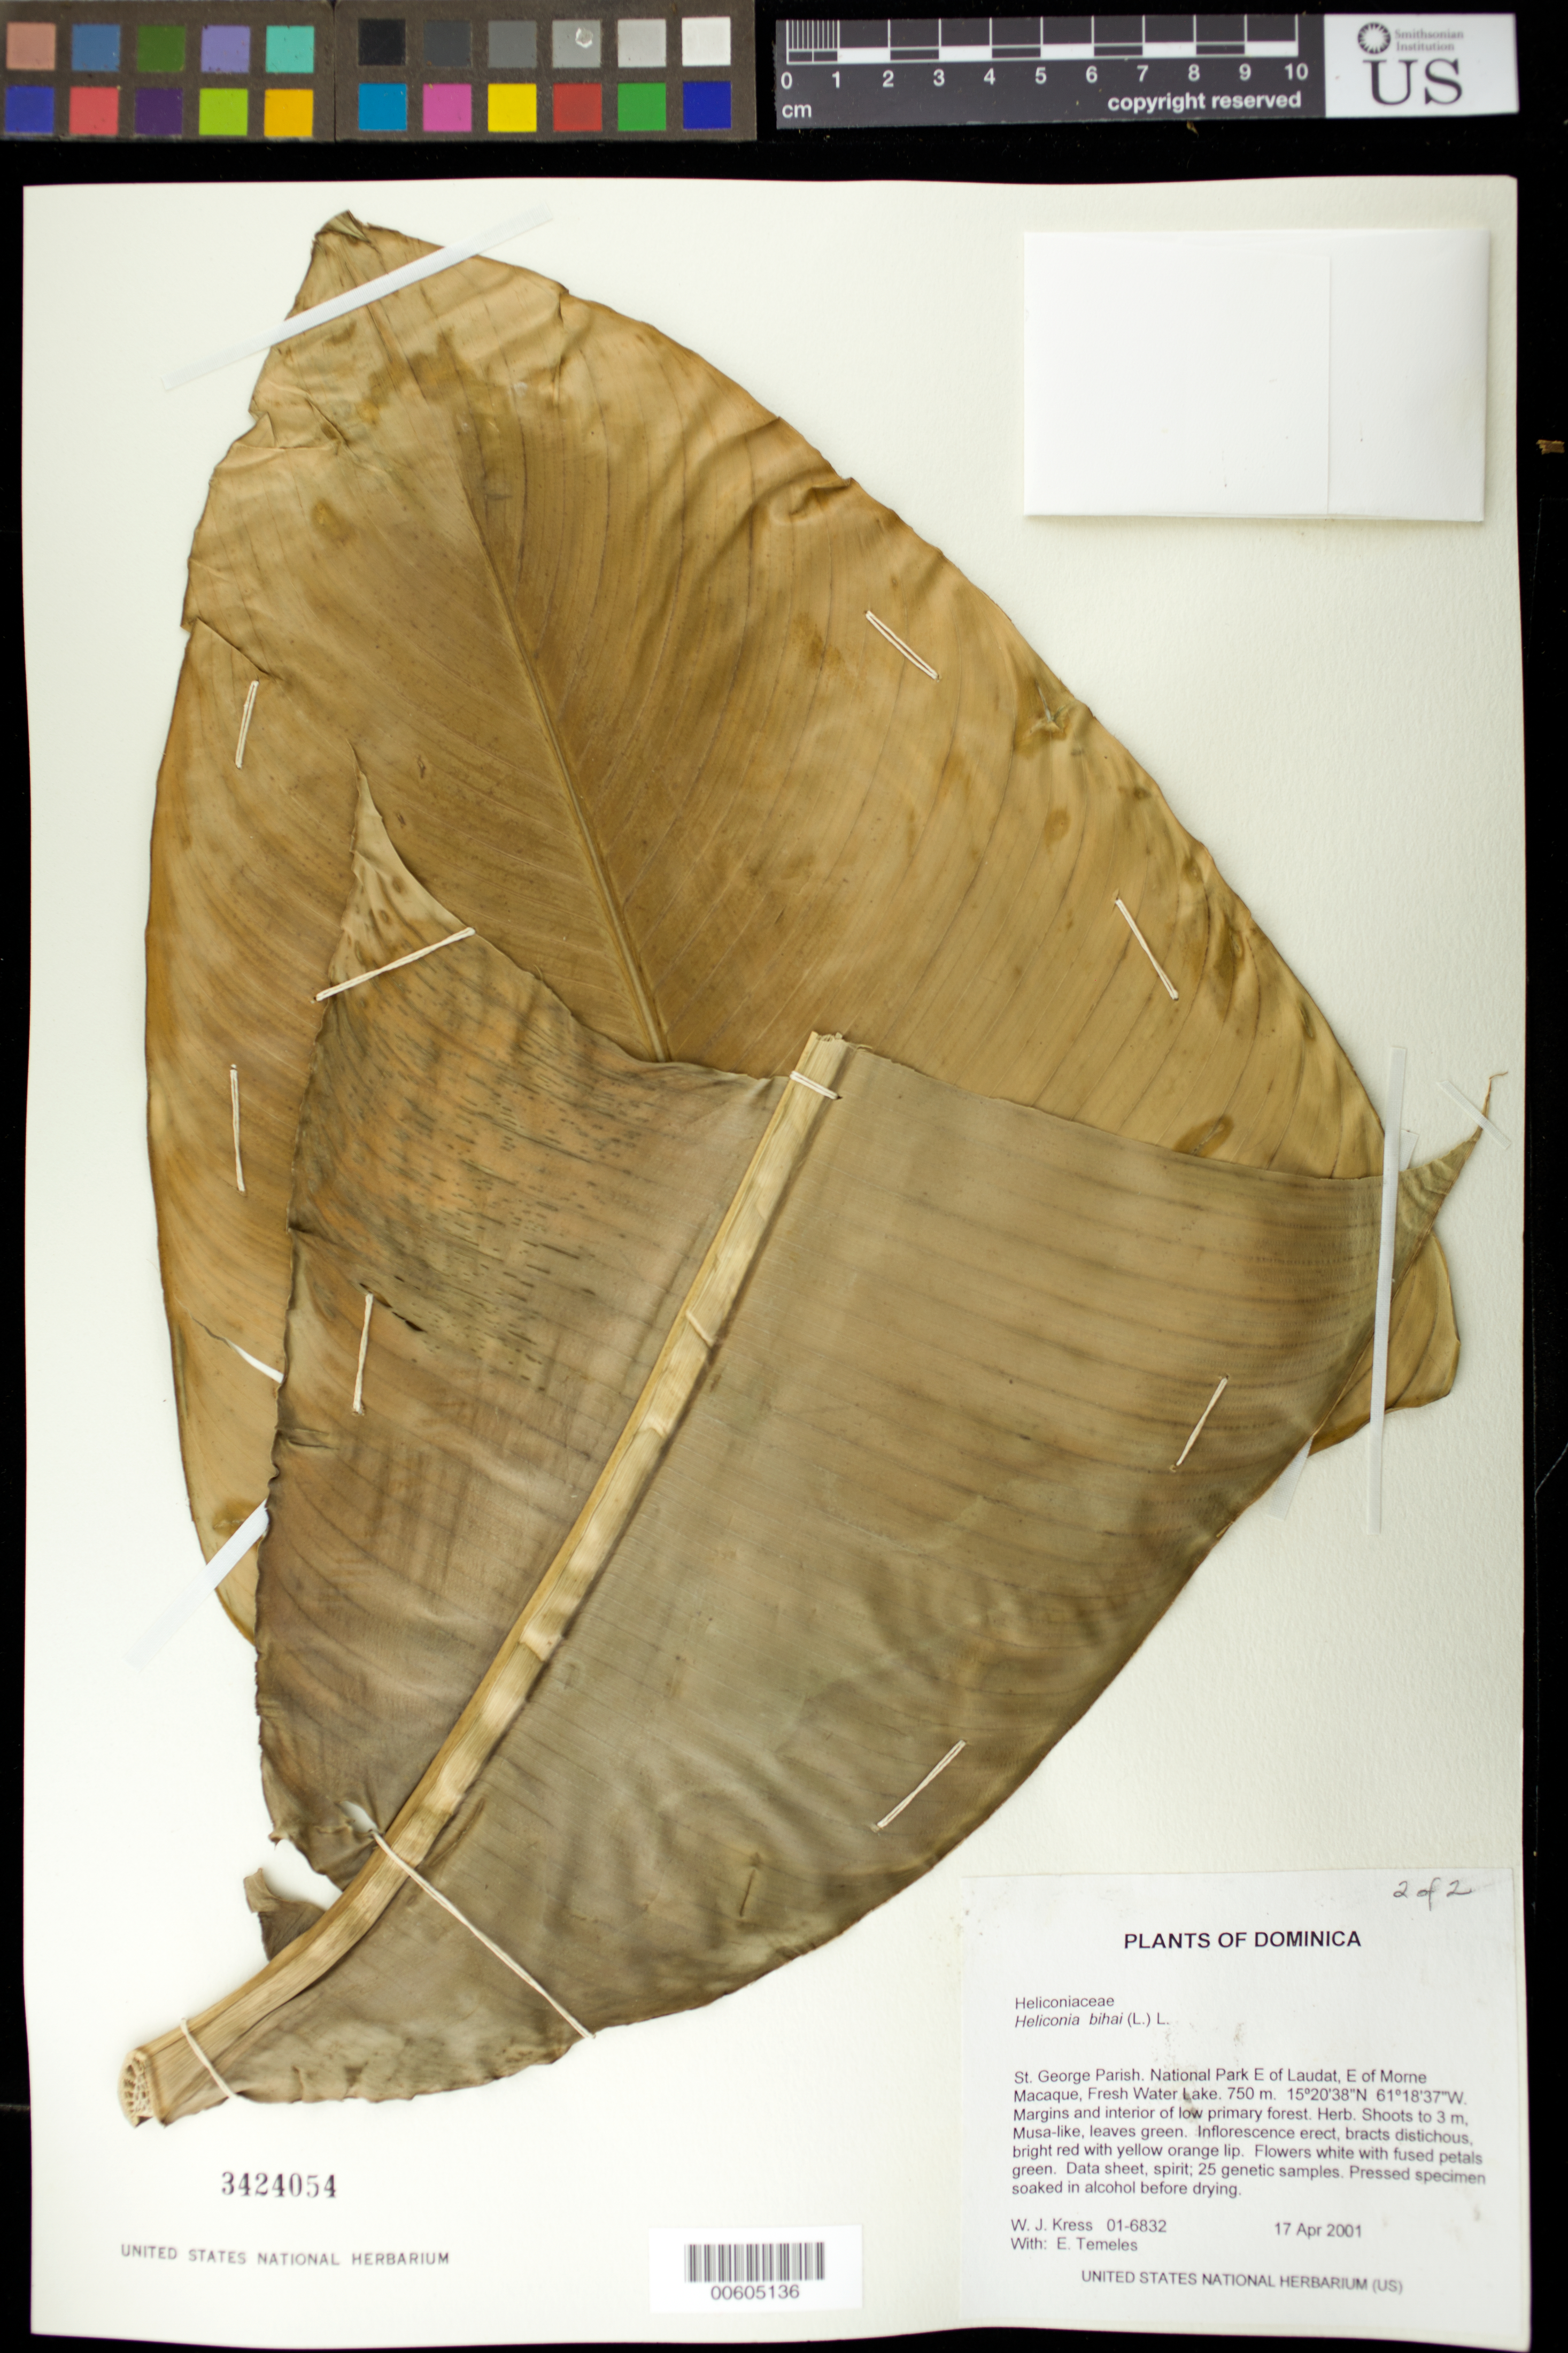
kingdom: Plantae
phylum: Tracheophyta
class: Liliopsida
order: Zingiberales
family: Heliconiaceae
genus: Heliconia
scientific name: Heliconia bihai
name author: (L.) L.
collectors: W. J. Kress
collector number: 01-6832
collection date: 2001-04-17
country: Dominica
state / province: St. George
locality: National Park E of Laudat, E of Morne Macaque, Fresh Water Lake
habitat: Margins and interior of low primary forest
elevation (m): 750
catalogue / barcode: US 3424054